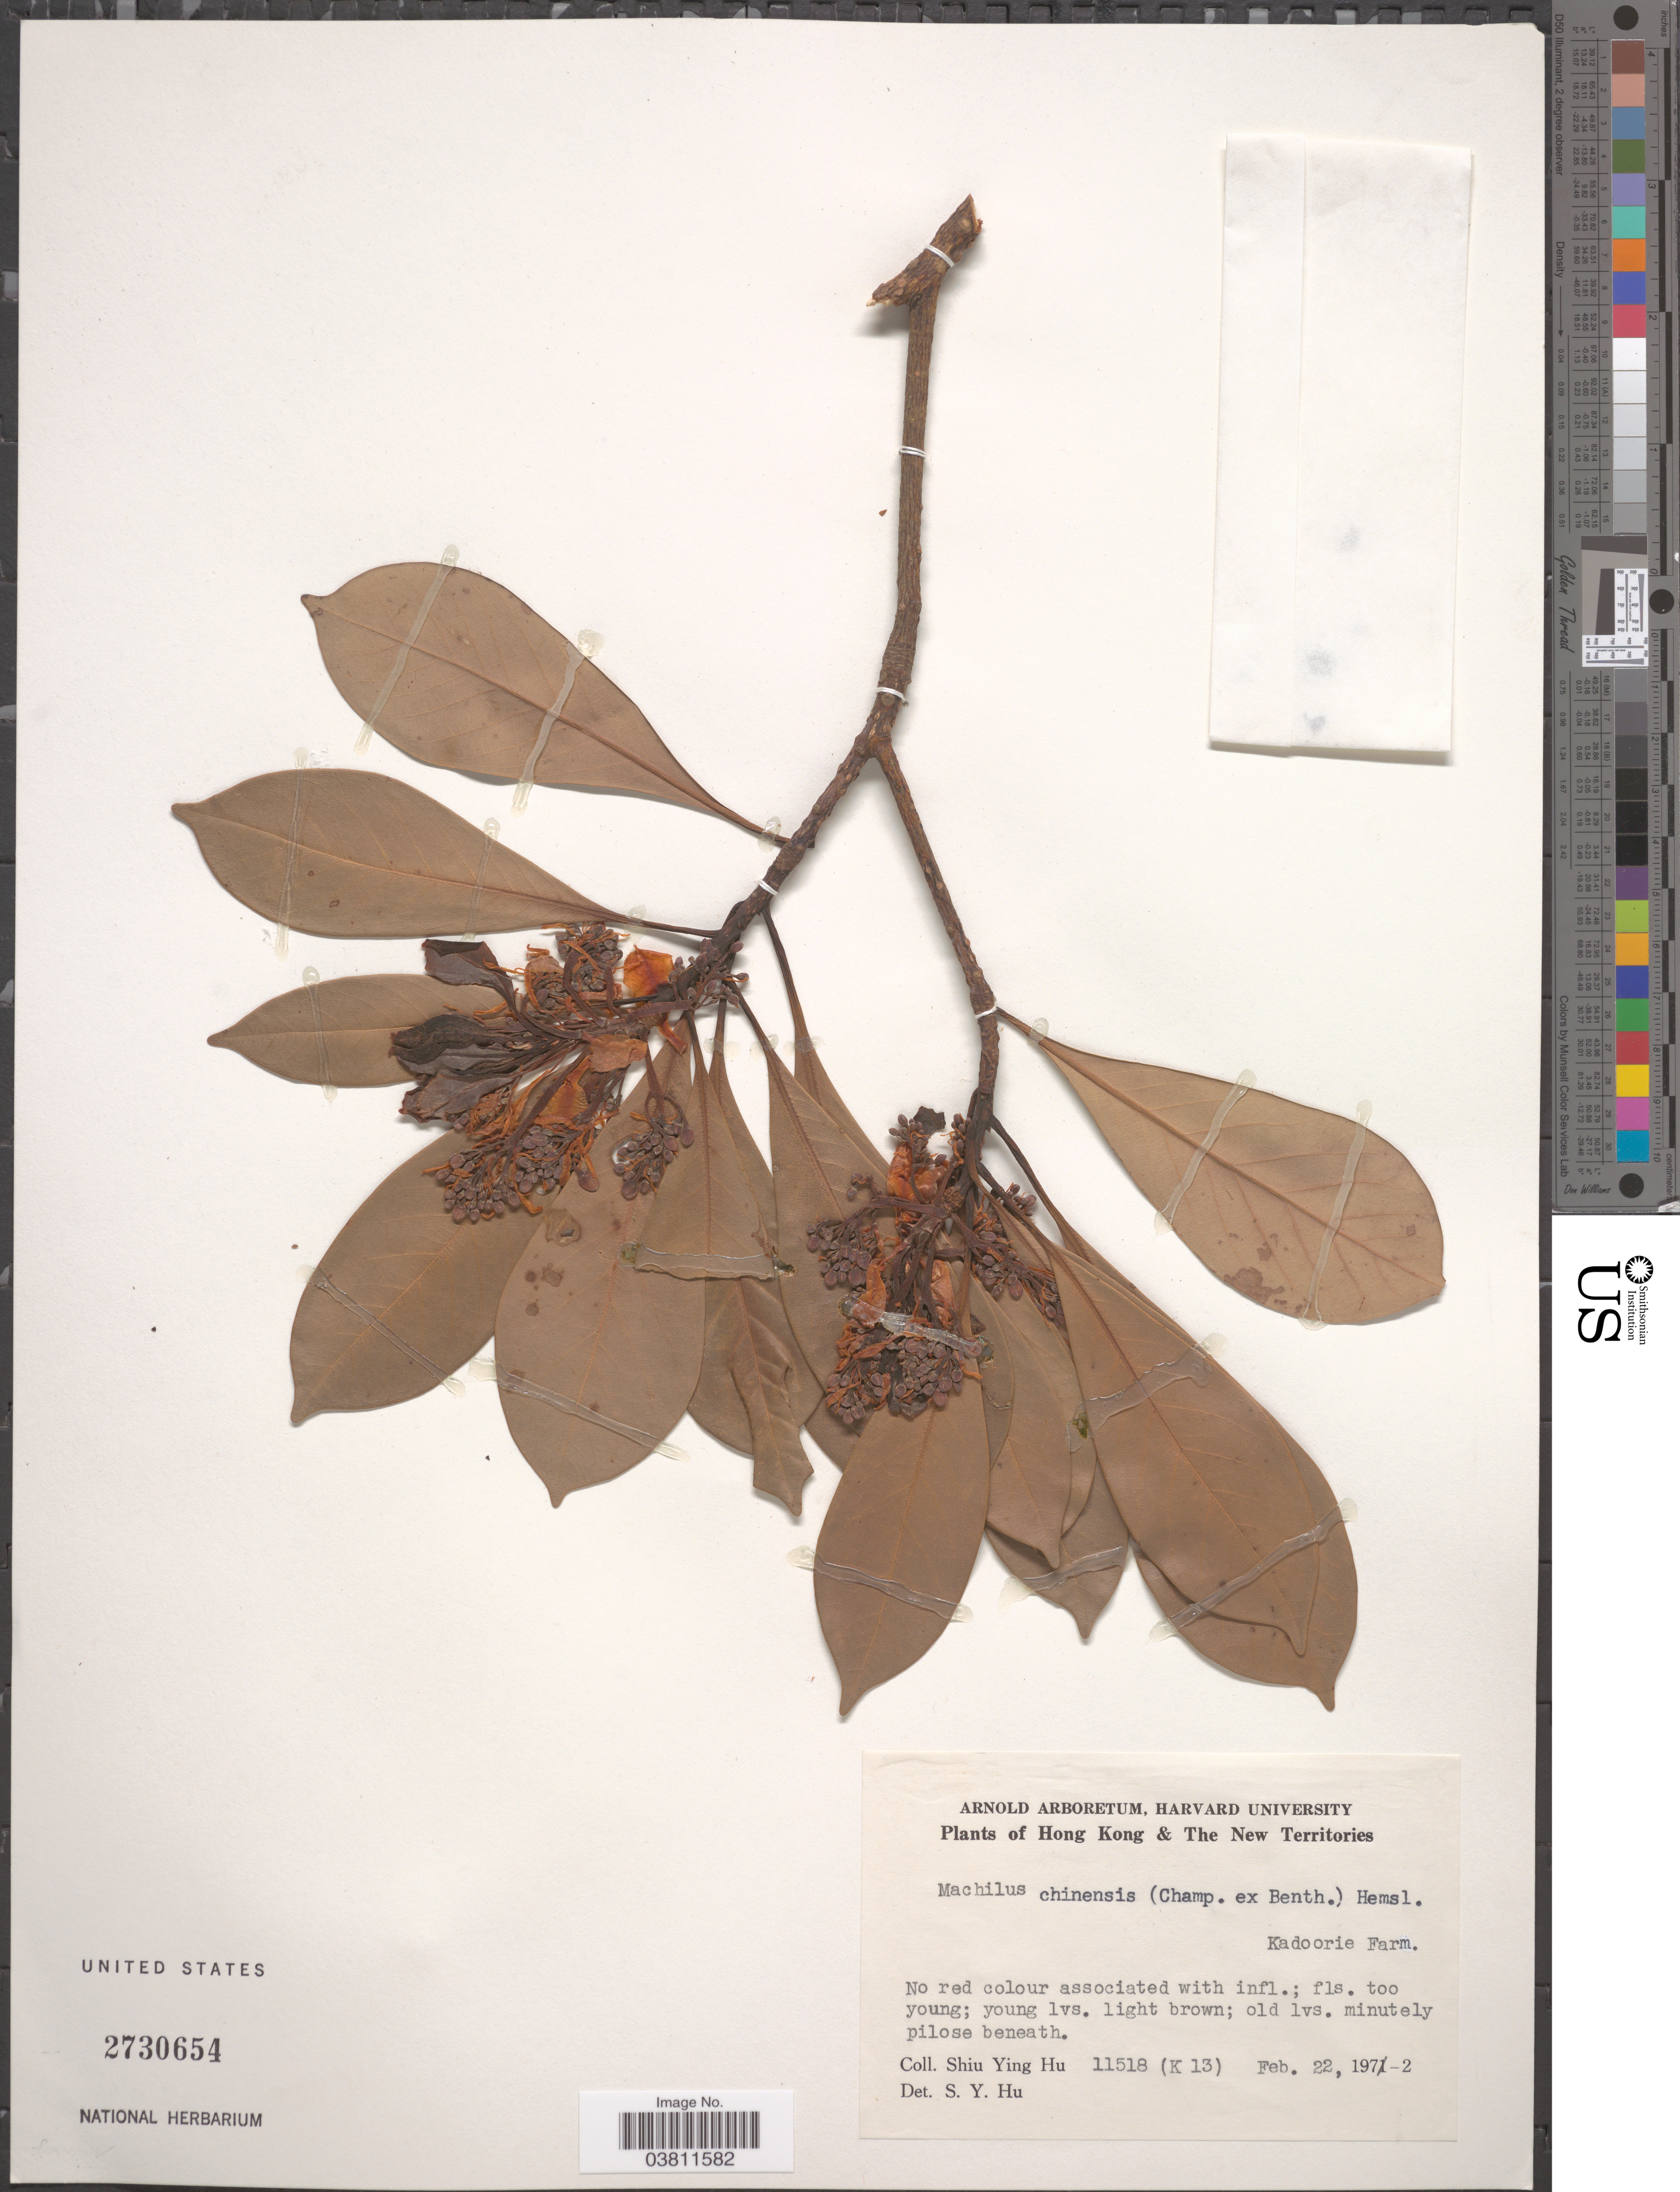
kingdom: Plantae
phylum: Tracheophyta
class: Magnoliopsida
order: Laurales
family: Lauraceae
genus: Machilus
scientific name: Machilus chinensis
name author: (Benth.) Hemsl.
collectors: S. Y. Hu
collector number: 11518 (K13)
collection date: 1972-02-22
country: China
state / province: Hong Kong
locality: The New Territories. Kadoorie Farm.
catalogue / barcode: US 2730654